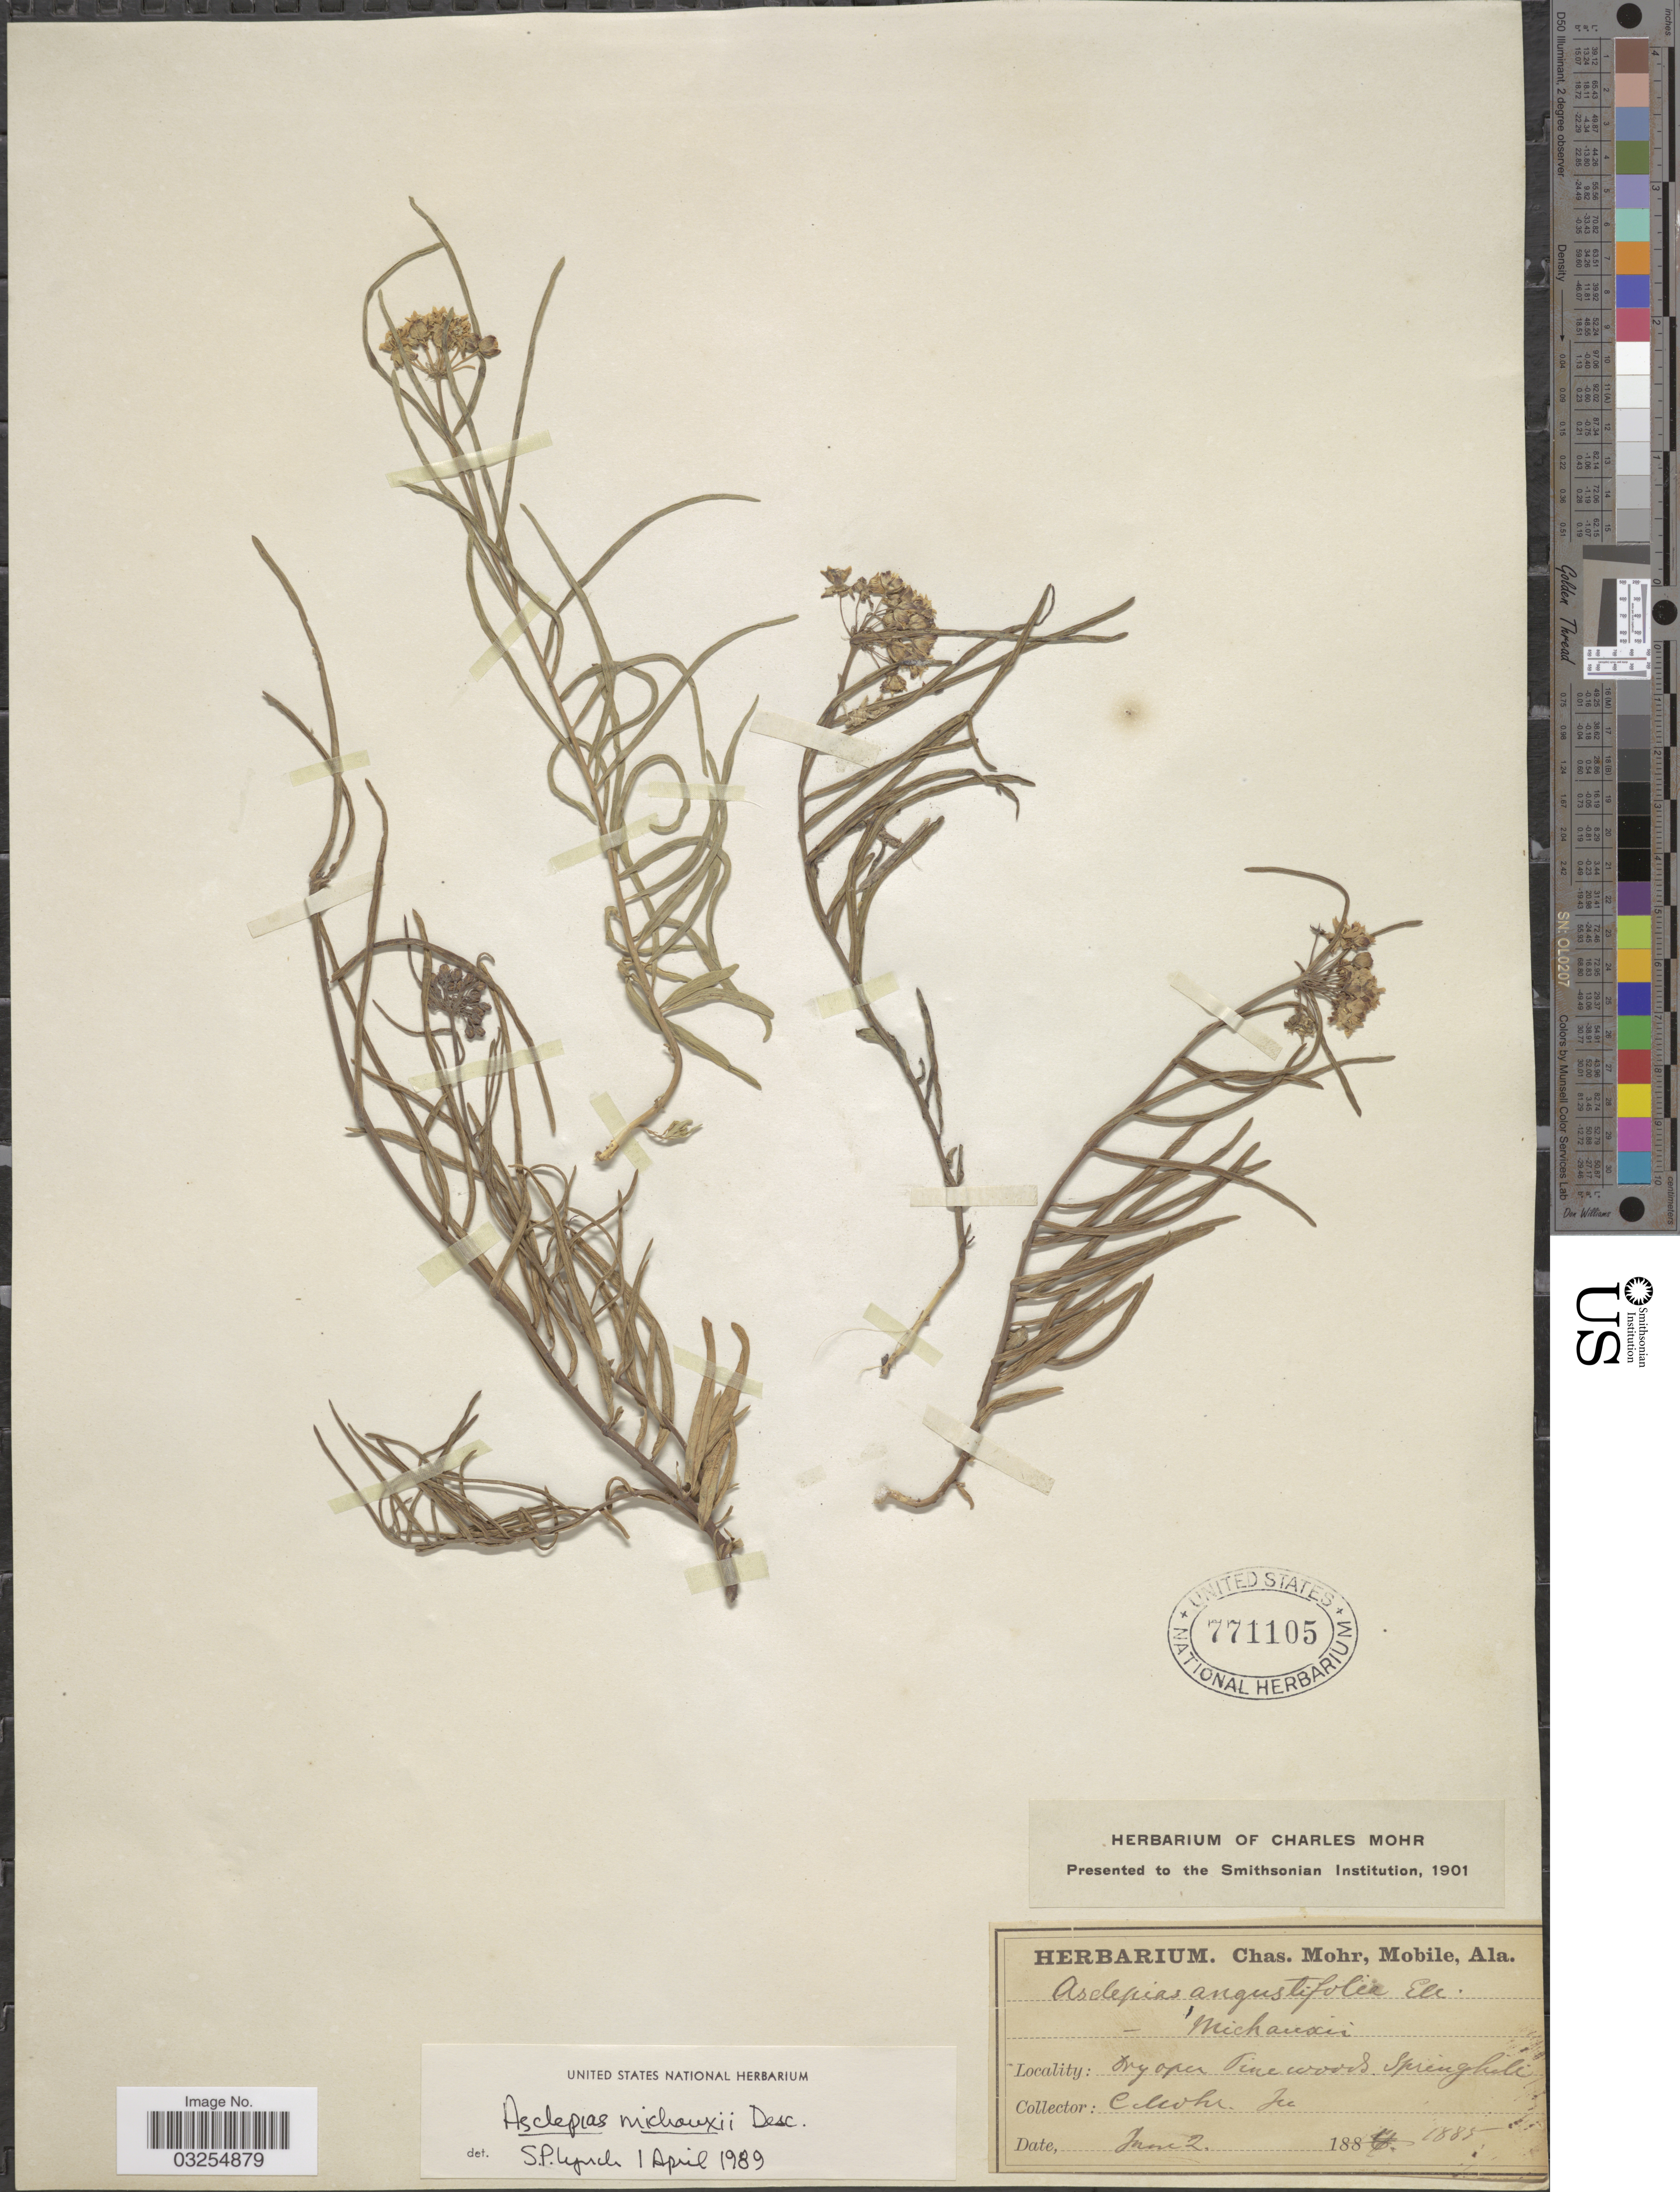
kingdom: Plantae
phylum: Tracheophyta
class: Magnoliopsida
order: Gentianales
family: Apocynaceae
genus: Asclepias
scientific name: Asclepias michauxii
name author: Decne.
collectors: C. T. Mohr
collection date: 1885-06-02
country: United States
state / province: Alabama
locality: Dry open pine woods, Springhill.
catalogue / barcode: US 771105